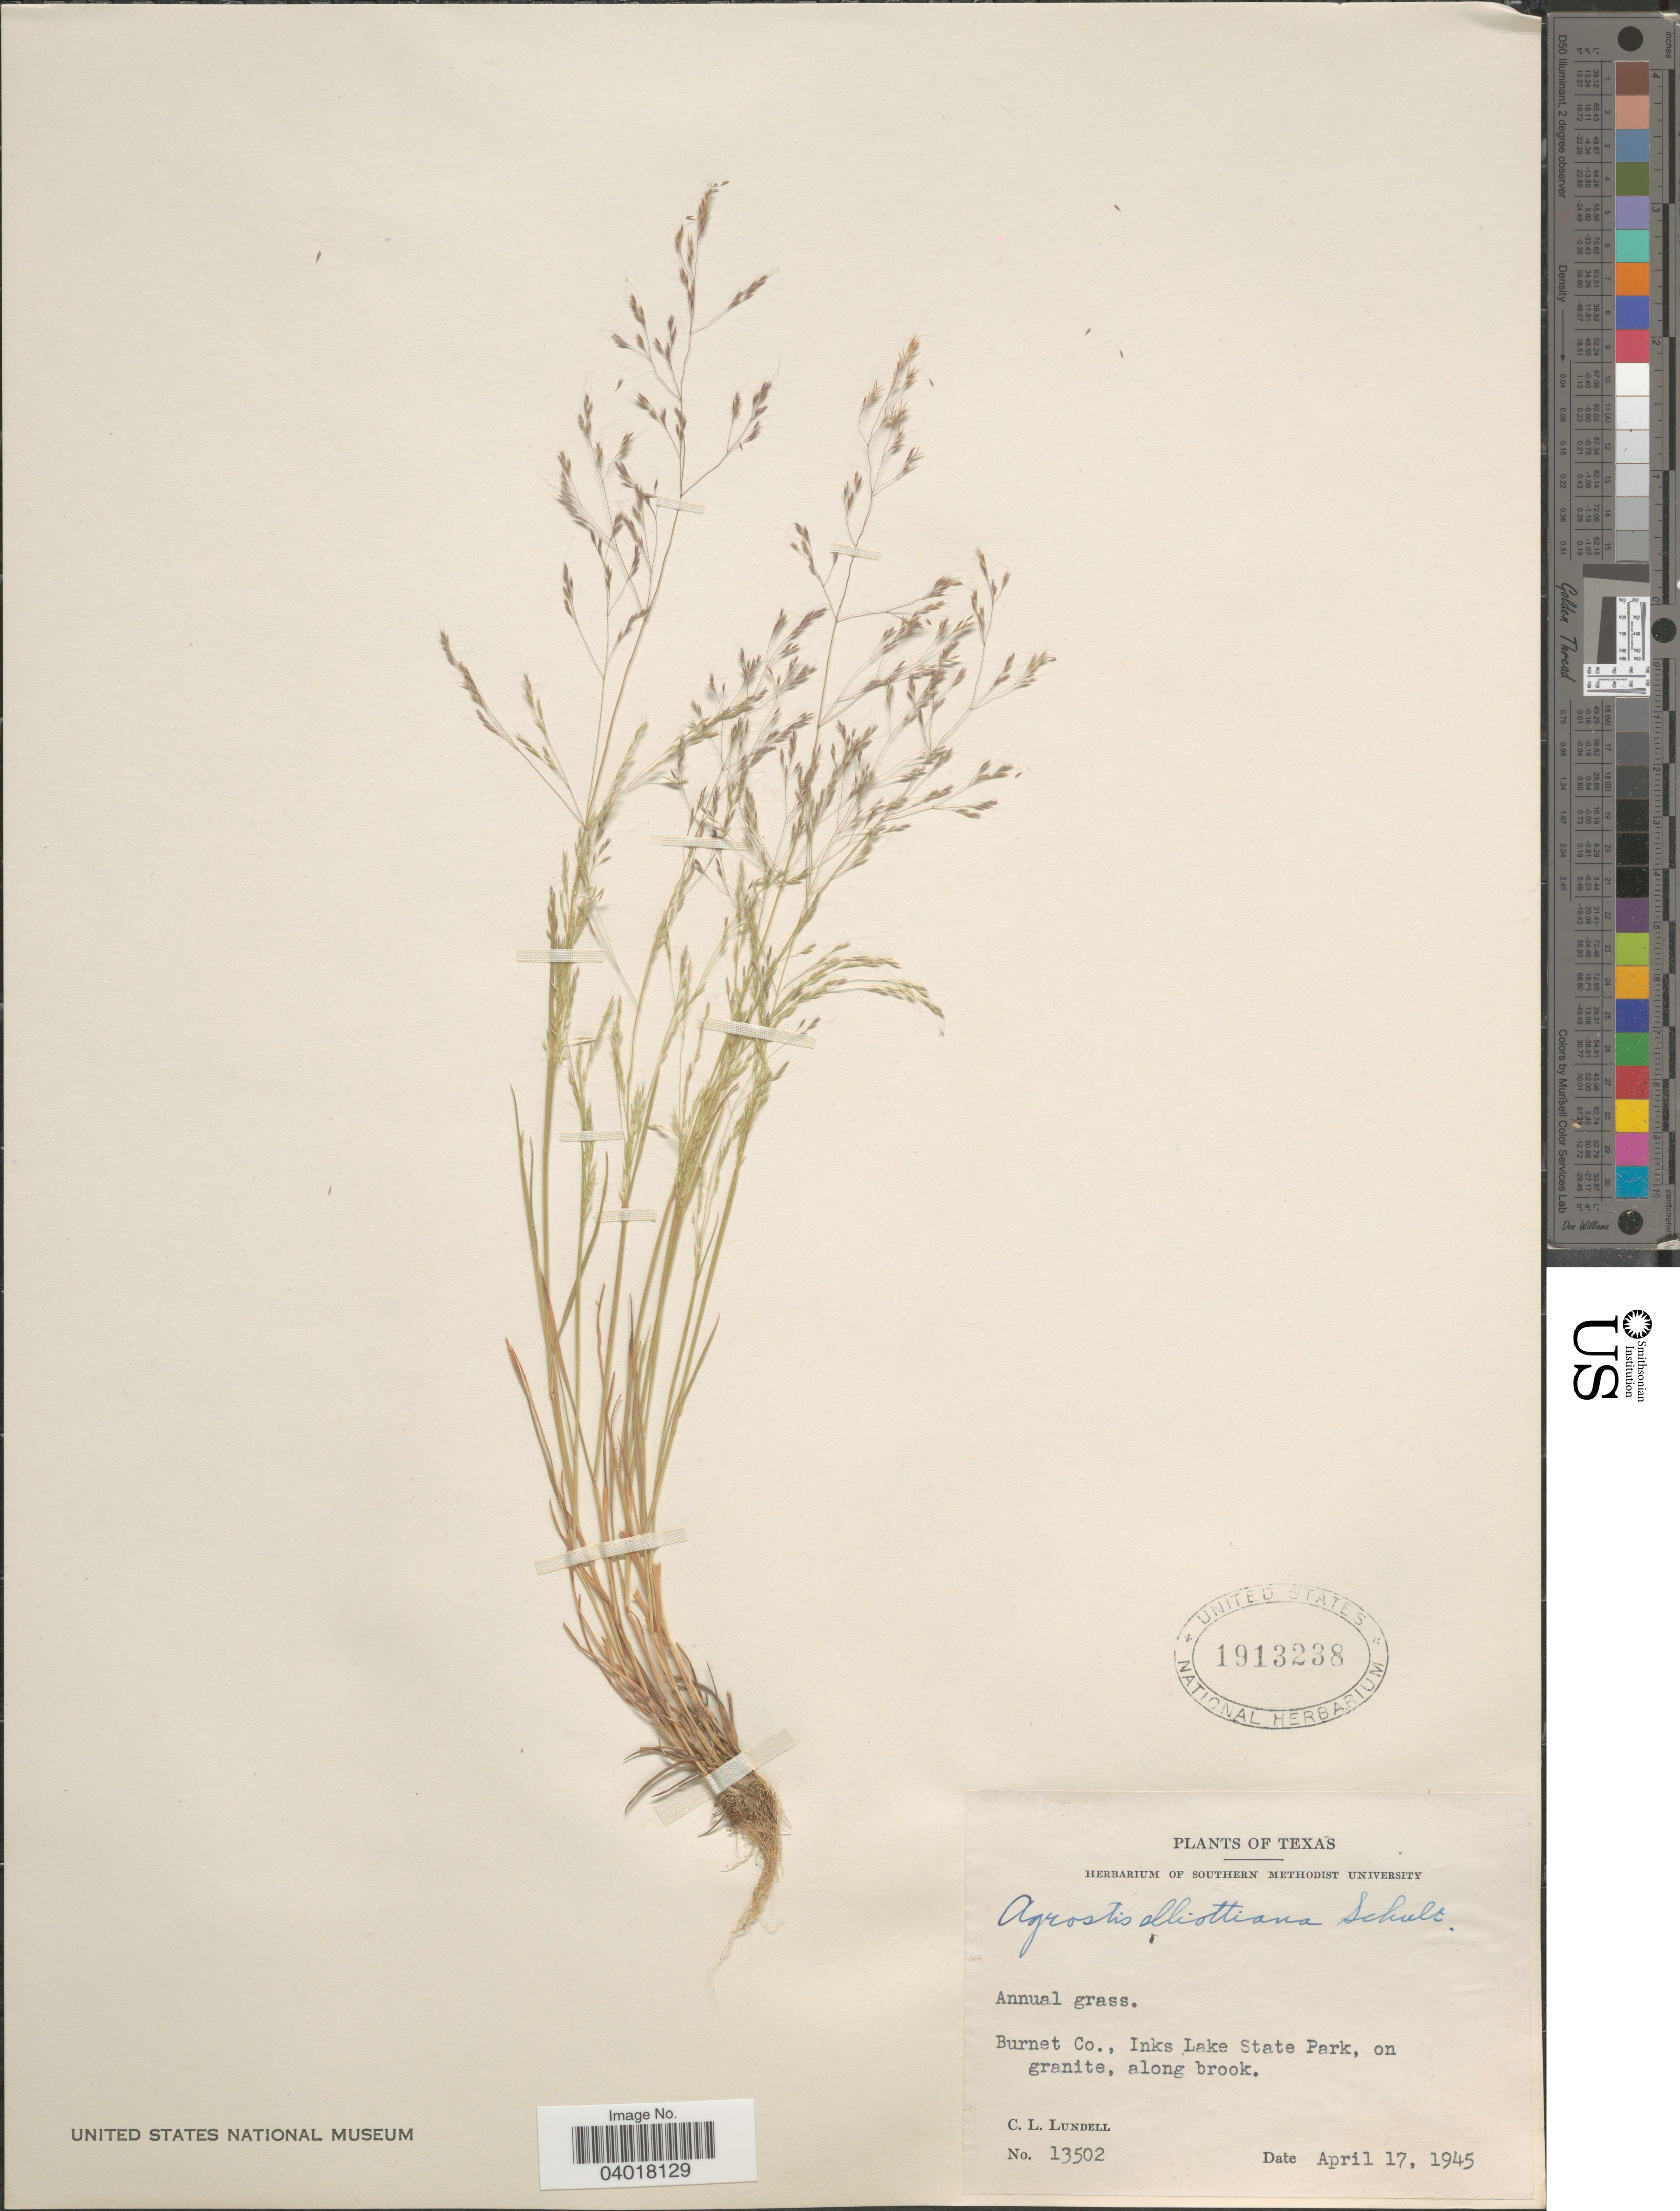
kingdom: Plantae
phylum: Tracheophyta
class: Liliopsida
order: Poales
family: Poaceae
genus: Agrostis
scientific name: Agrostis elliottiana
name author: Schult.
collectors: C. L. Lundell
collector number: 13502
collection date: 1945-04-17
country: United States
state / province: Texas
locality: Burnet Co., Inks Lake State Park, on granite, along brook.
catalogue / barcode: US 1913238